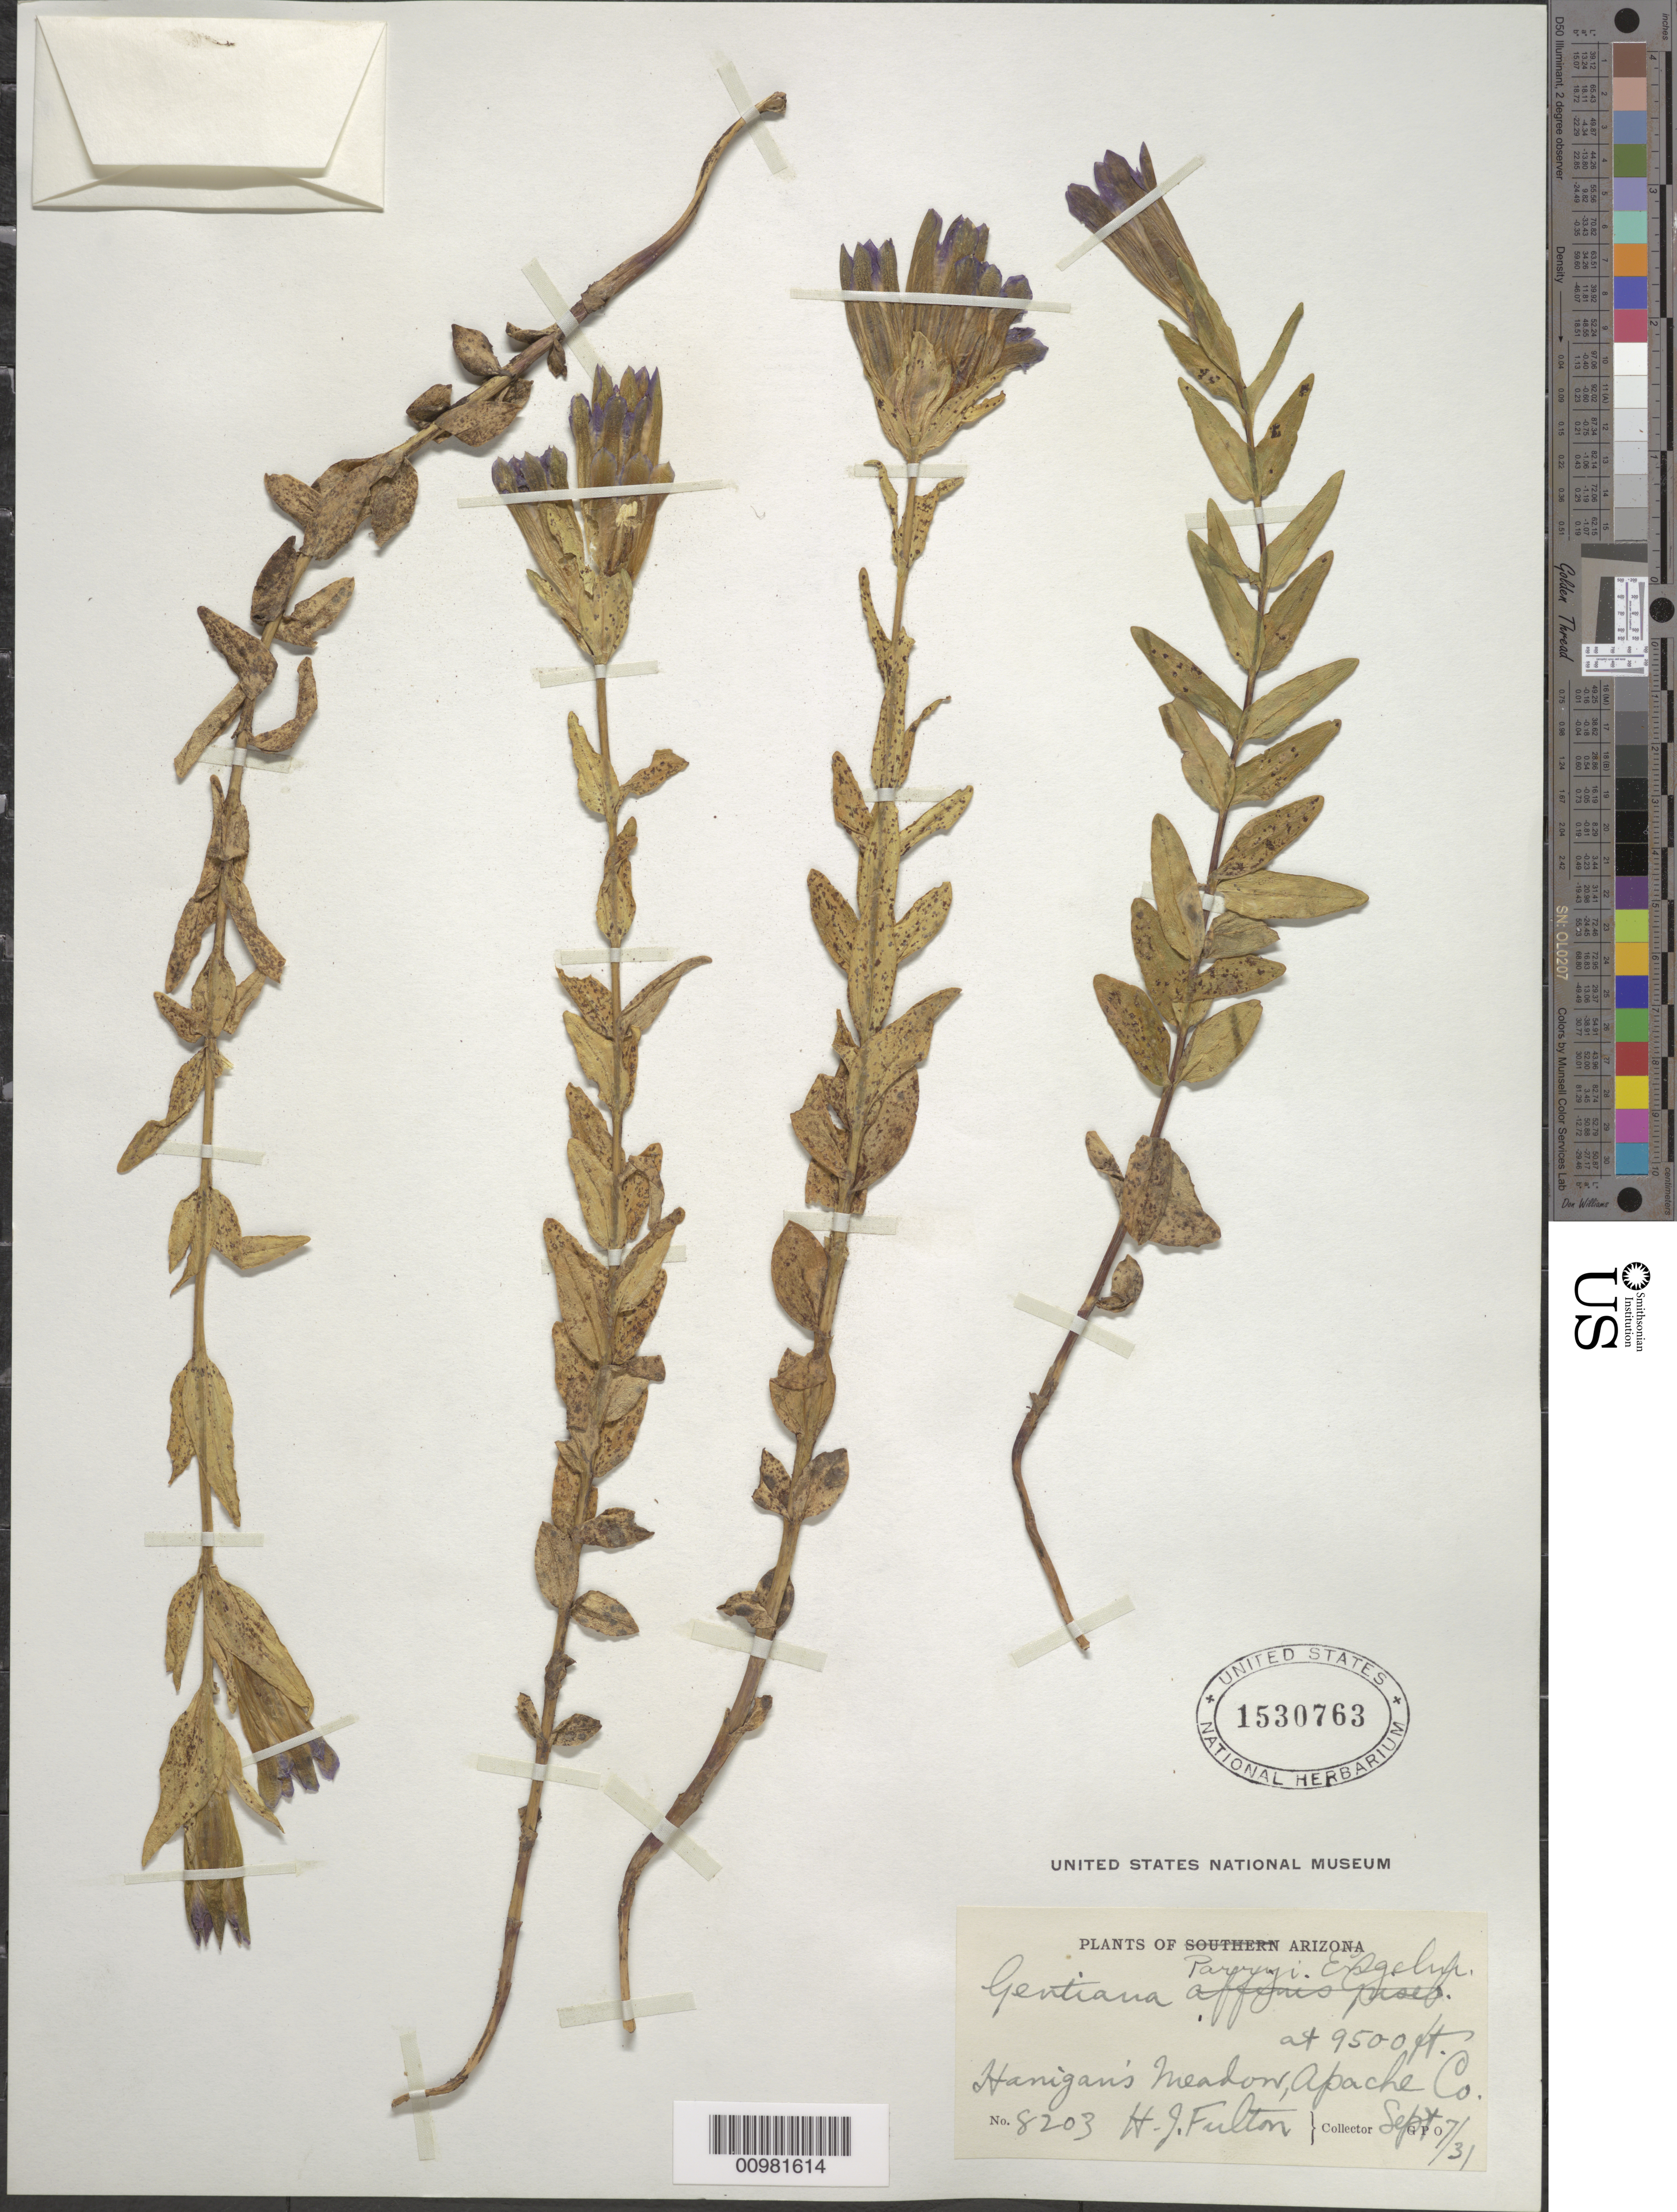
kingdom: Plantae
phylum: Tracheophyta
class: Magnoliopsida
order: Gentianales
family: Gentianaceae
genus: Gentiana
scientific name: Gentiana parryi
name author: Engelm.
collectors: H. Fulton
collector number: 8203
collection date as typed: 07 Sep 1931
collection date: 1931-09-07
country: United States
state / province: Arizona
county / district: Apache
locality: Hannagan Meadow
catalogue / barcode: US 1530763